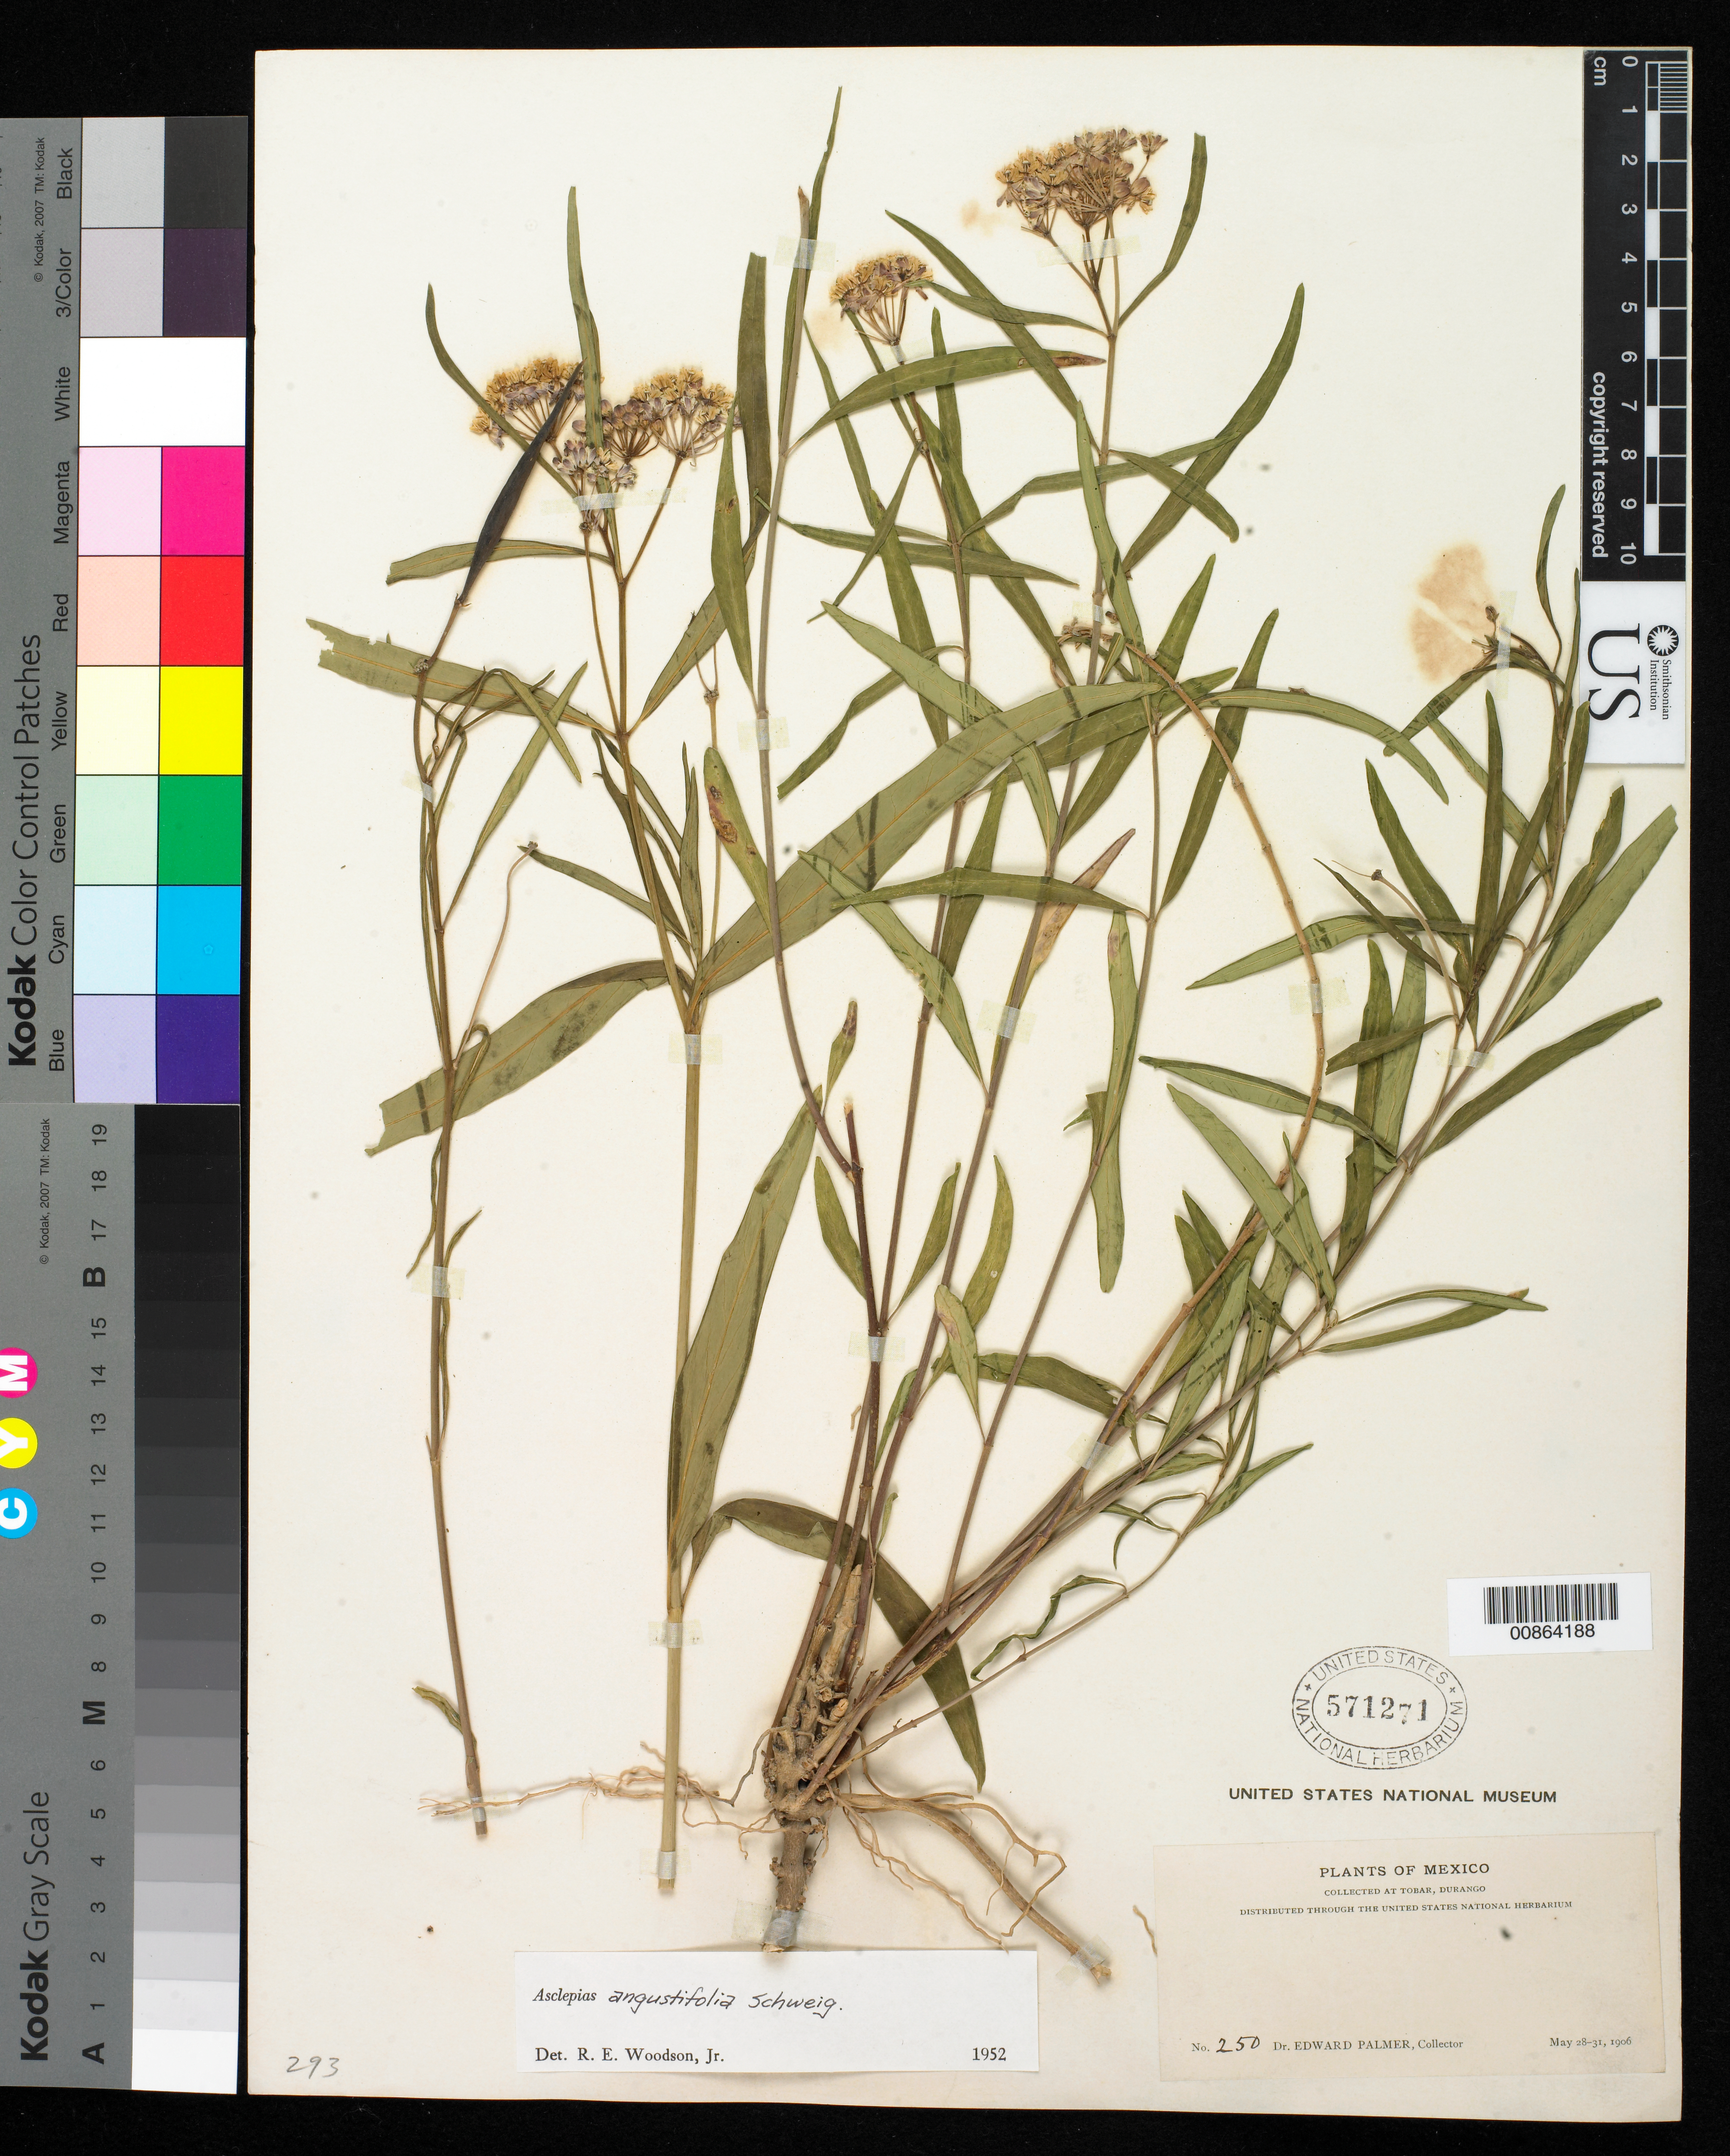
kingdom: Plantae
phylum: Tracheophyta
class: Magnoliopsida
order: Gentianales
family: Apocynaceae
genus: Asclepias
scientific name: Asclepias angustifolia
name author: Schweigg.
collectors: E. Palmer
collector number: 250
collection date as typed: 28 May 1906 to 31 May 1906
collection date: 1906-05-28/1906-05-31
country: Mexico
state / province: Durango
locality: Tobar, Durango.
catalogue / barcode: US 571271